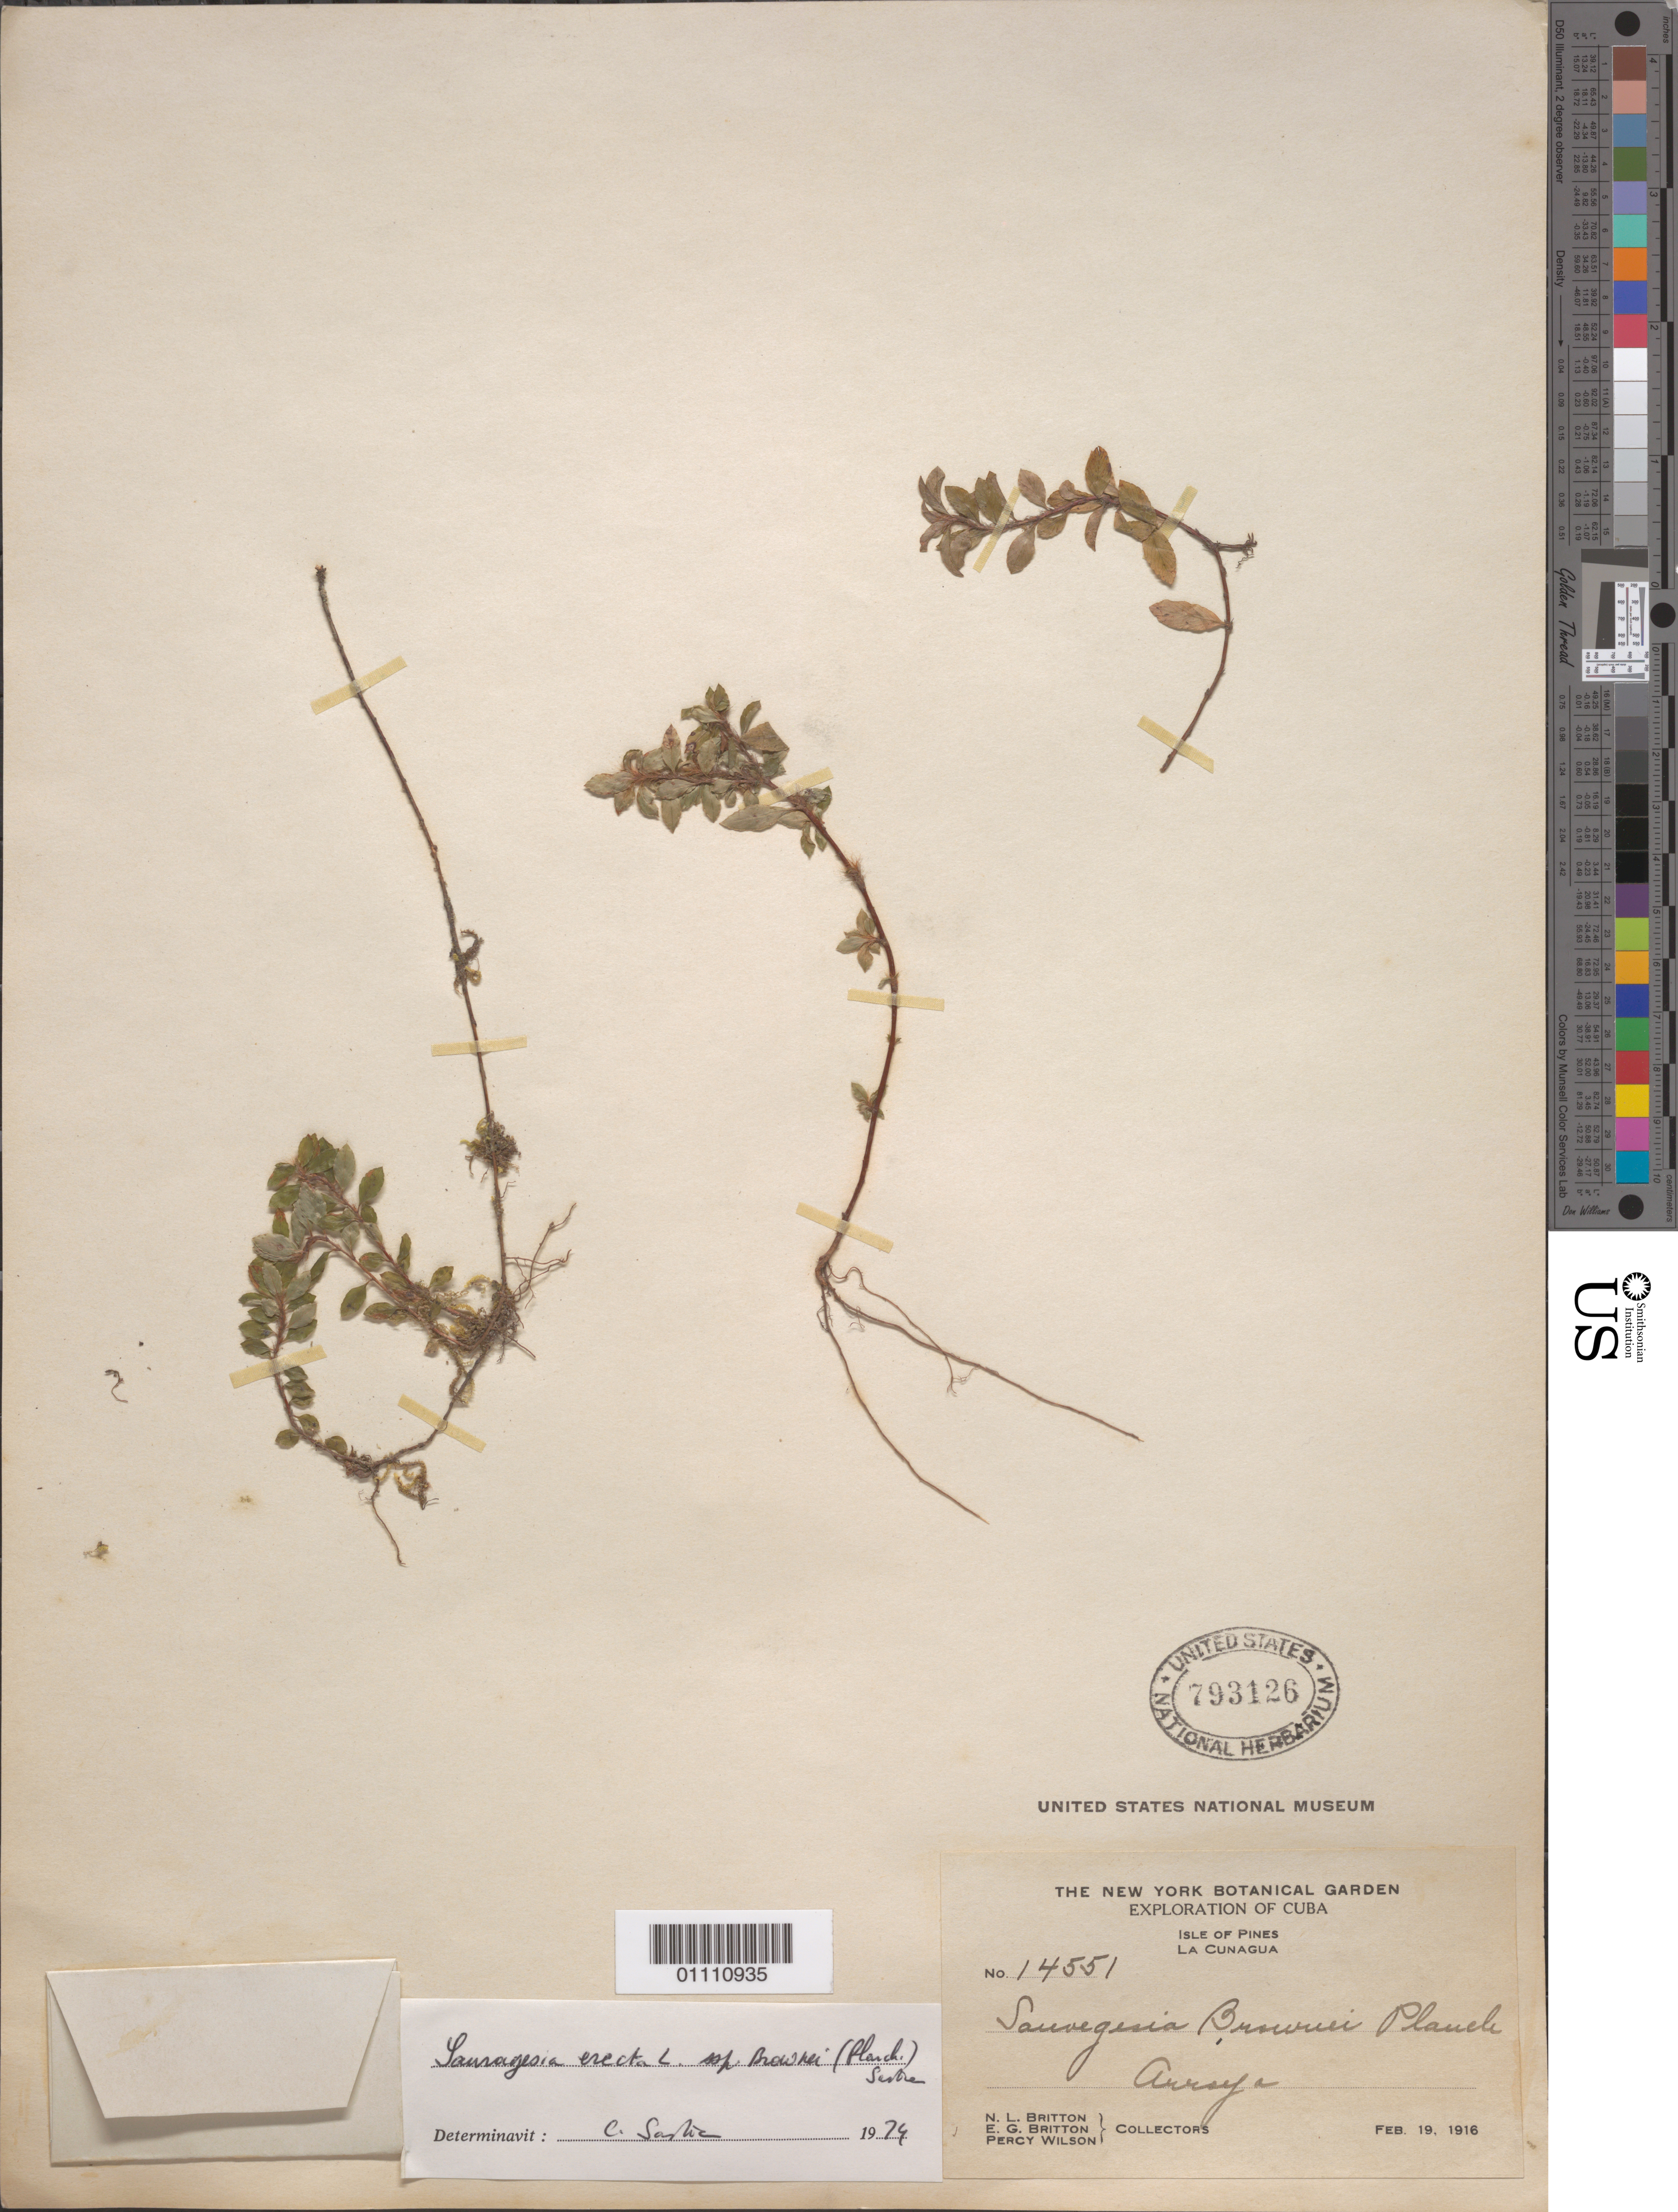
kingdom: Plantae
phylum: Tracheophyta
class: Magnoliopsida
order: Malpighiales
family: Ochnaceae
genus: Sauvagesia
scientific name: Sauvagesia erecta subsp. brownei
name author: (Planch.) Sastre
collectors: N. Britton, E. G. Britton & P. Wilson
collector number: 14551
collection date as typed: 19 Feb 1916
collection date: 1916-02-19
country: Cuba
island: Cuba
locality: Arroyo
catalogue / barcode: US 793126